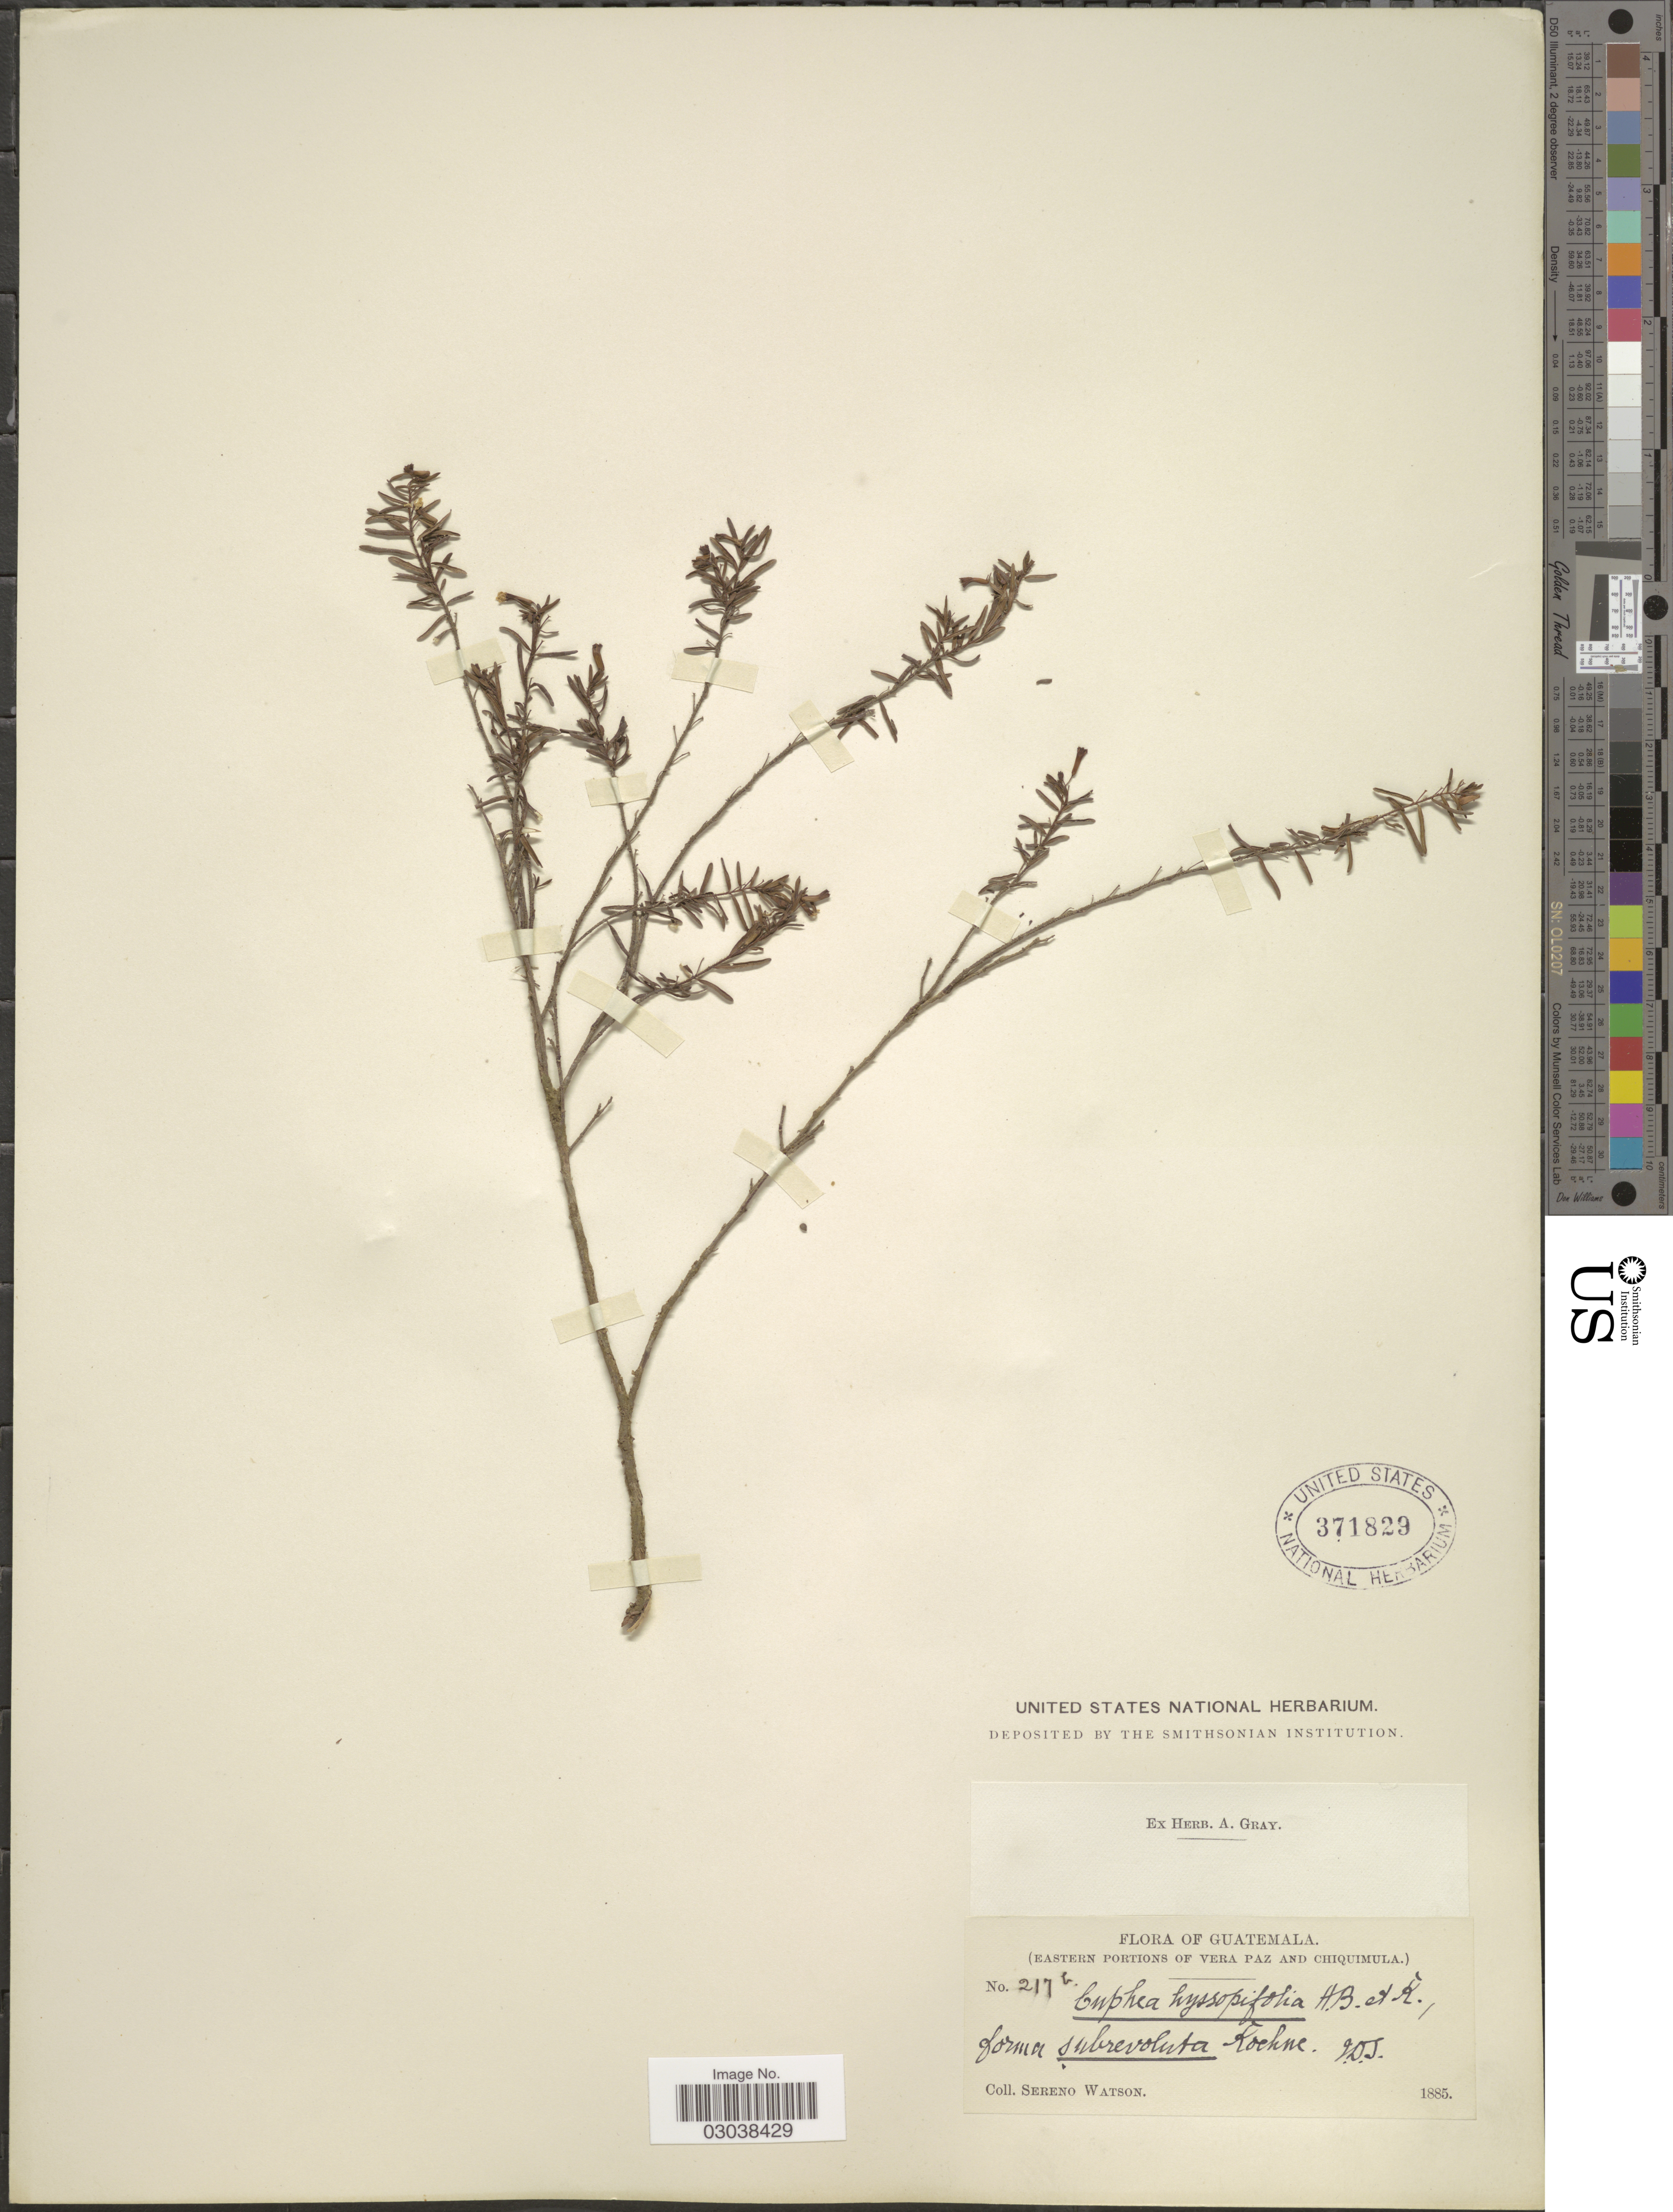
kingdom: Plantae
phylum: Tracheophyta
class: Magnoliopsida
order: Myrtales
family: Lythraceae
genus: Cuphea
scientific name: Cuphea hyssopifolia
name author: Kunth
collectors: S. Watson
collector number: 271b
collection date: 1885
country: Guatemala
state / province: Chiquimula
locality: Eastern portions of Vera Paz and Chiquimula.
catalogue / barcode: US 371829